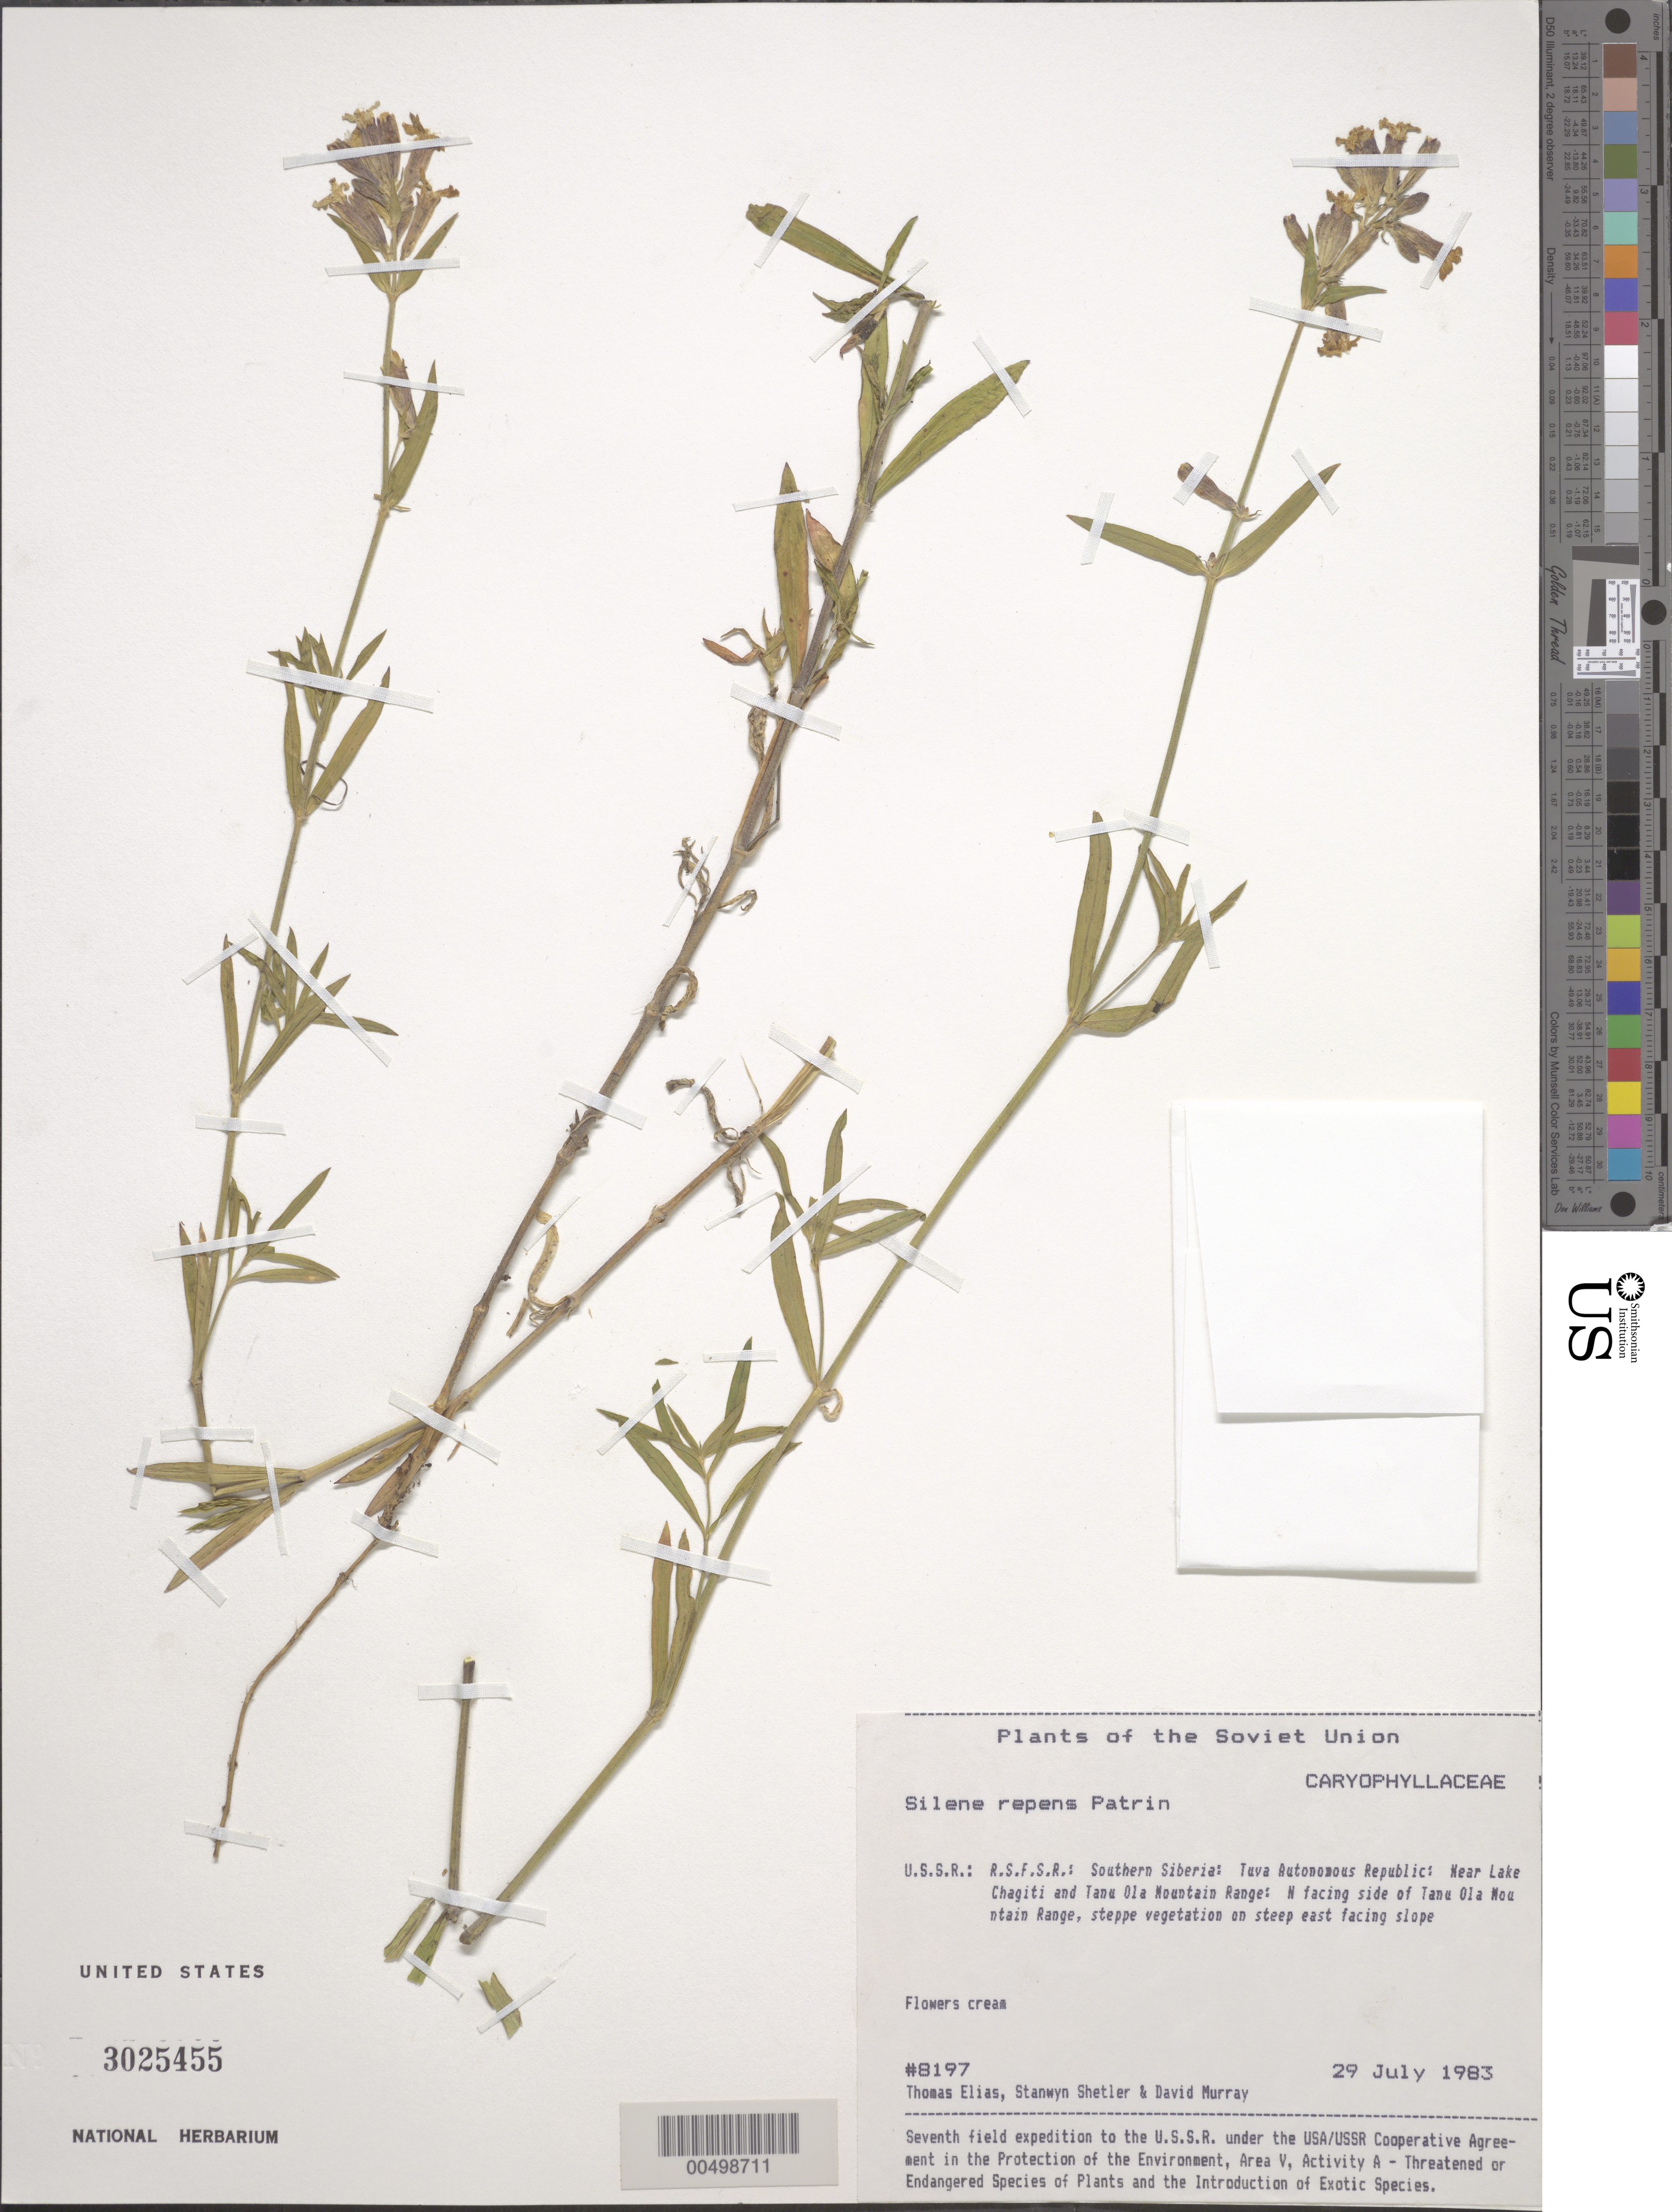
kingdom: Plantae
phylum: Tracheophyta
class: Magnoliopsida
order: Caryophyllales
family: Caryophyllaceae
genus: Silene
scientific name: Silene repens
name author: Patrin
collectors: T. Elias, S. Shetler & D. F. Murray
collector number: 8197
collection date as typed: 29 Jul 1983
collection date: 1983-07-29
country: Russian Federation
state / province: Tuva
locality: near Lake Chagatai and N-facing side of Tannu-Ola Mountain Range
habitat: steppe vegetation on steep east-facing slope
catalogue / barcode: US 3025455